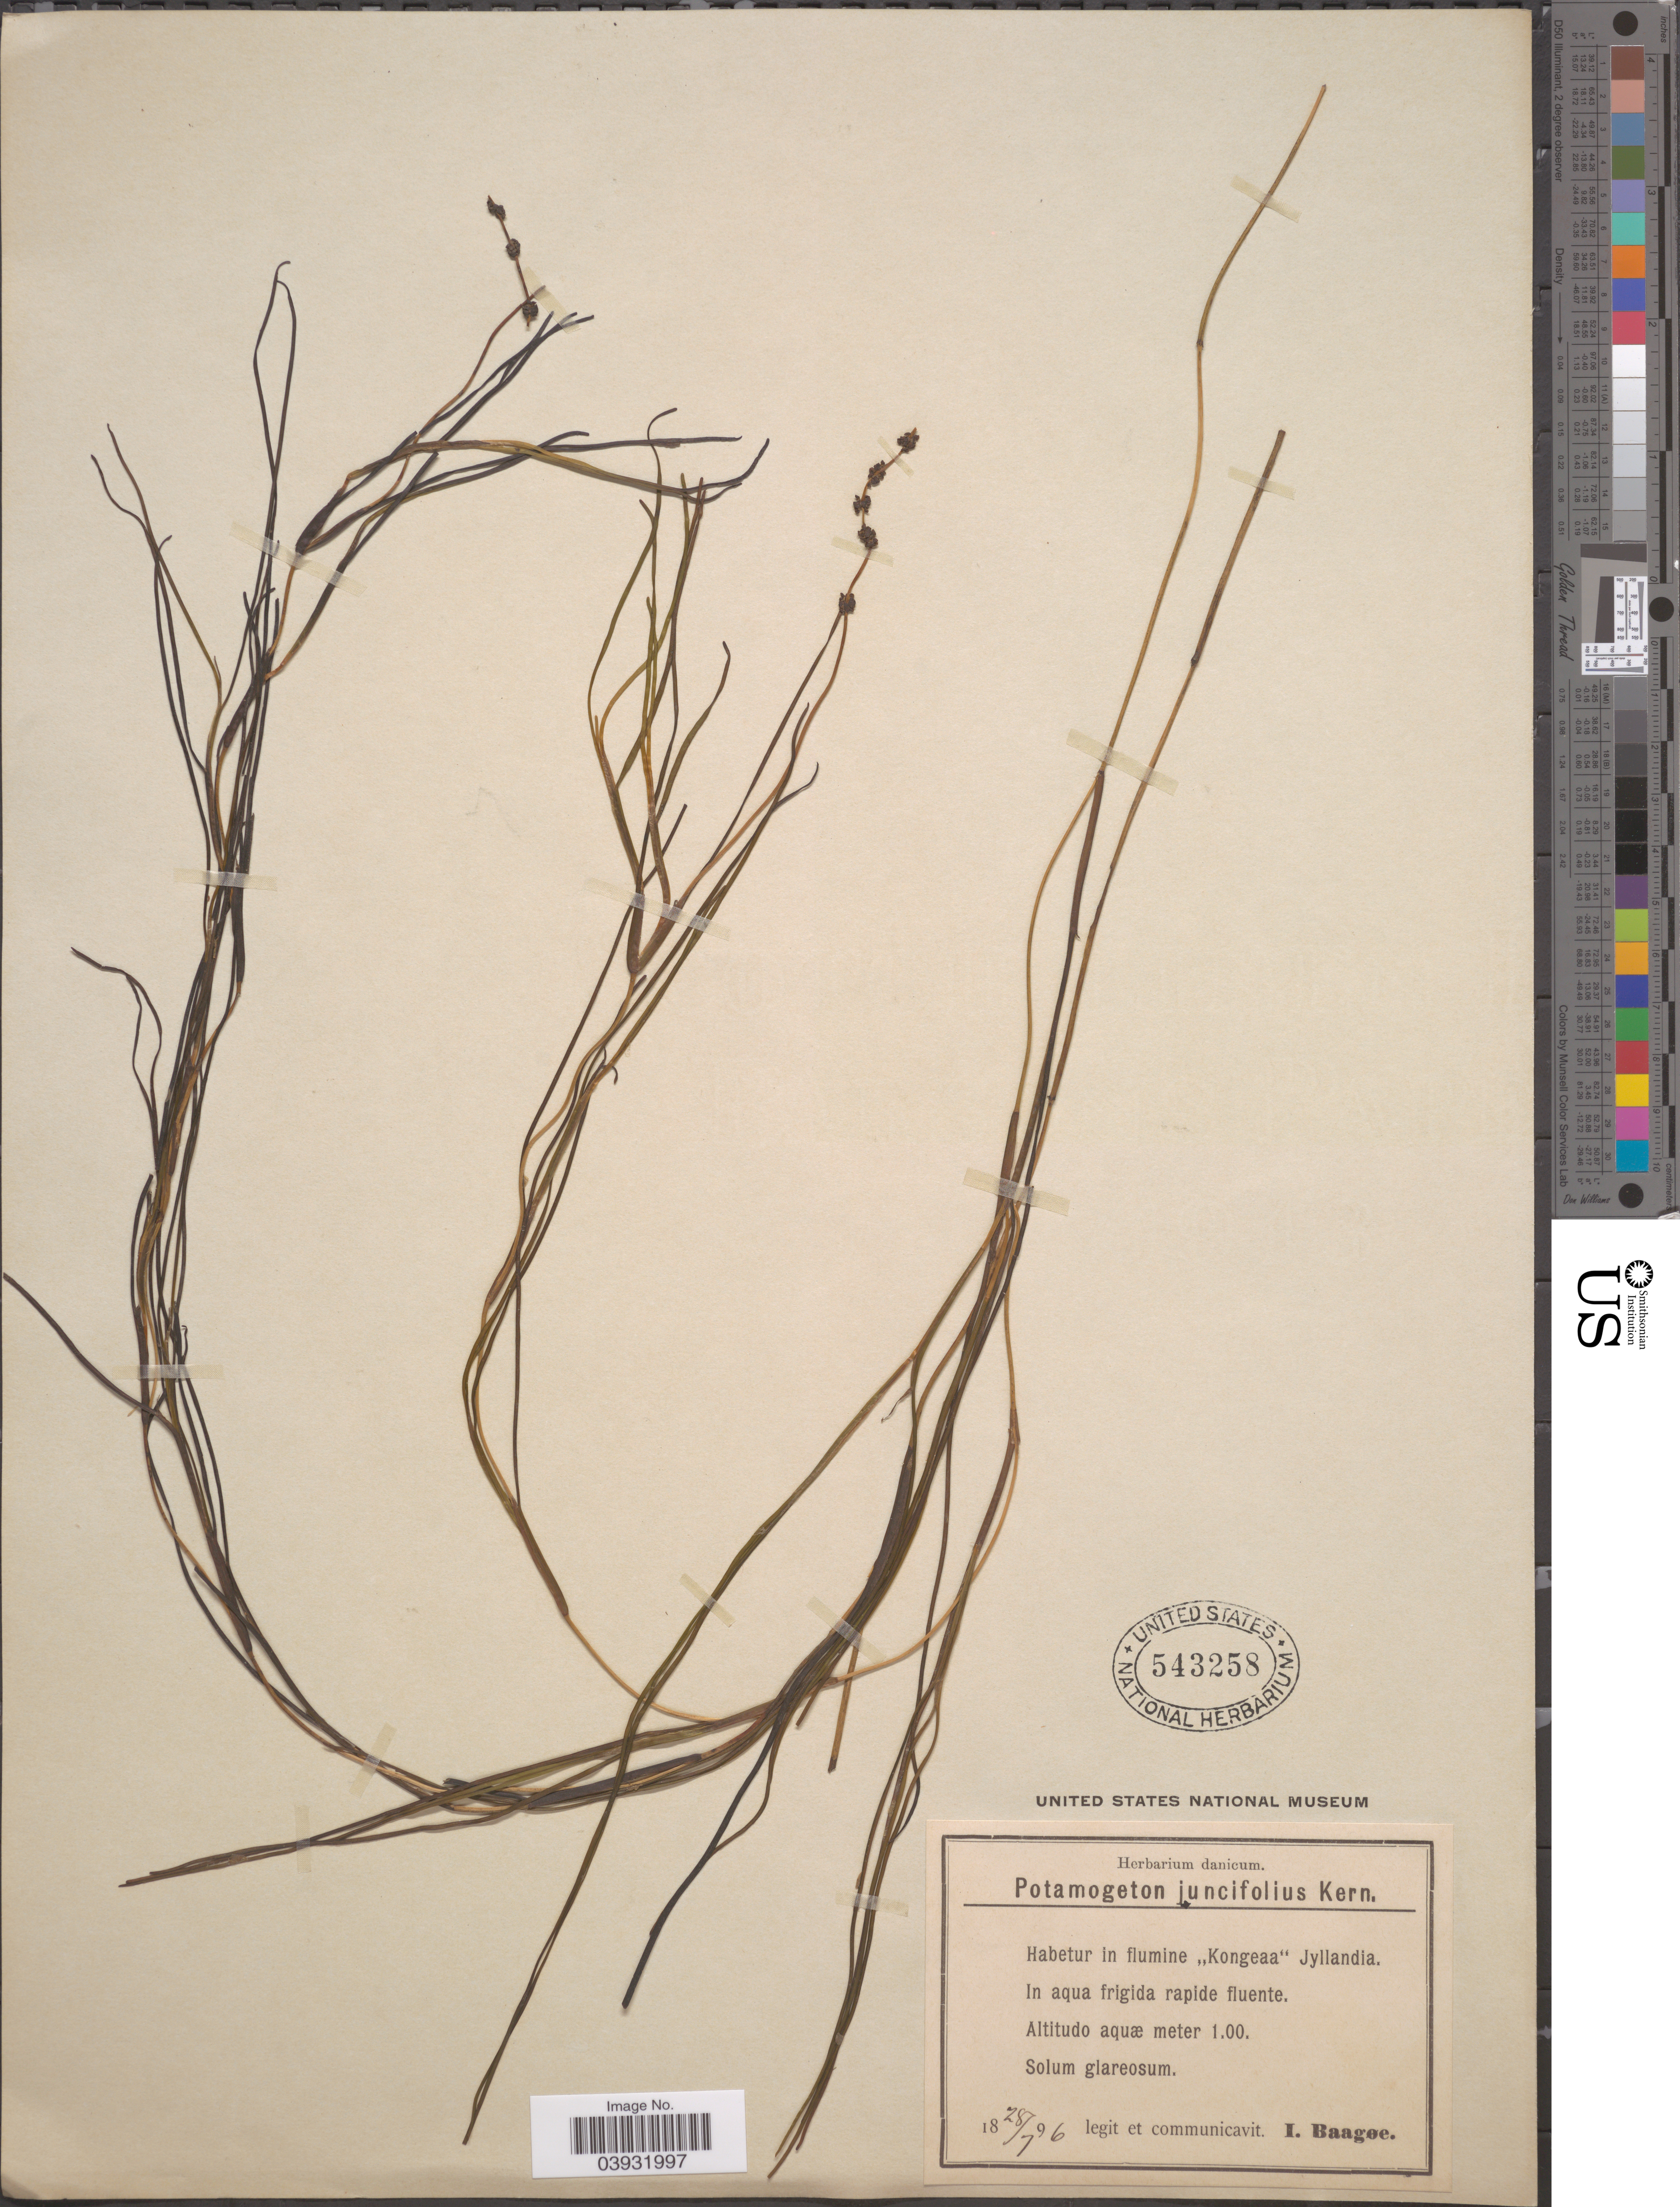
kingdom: Plantae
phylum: Tracheophyta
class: Liliopsida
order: Alismatales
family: Potamogetonaceae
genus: Potamogeton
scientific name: Potamogeton juncifolius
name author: A. Kern.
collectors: I. Baagøe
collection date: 1896-07-28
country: Denmark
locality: Habetur in flumine "Kongeå" Jyllandia.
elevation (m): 1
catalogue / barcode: US 543258